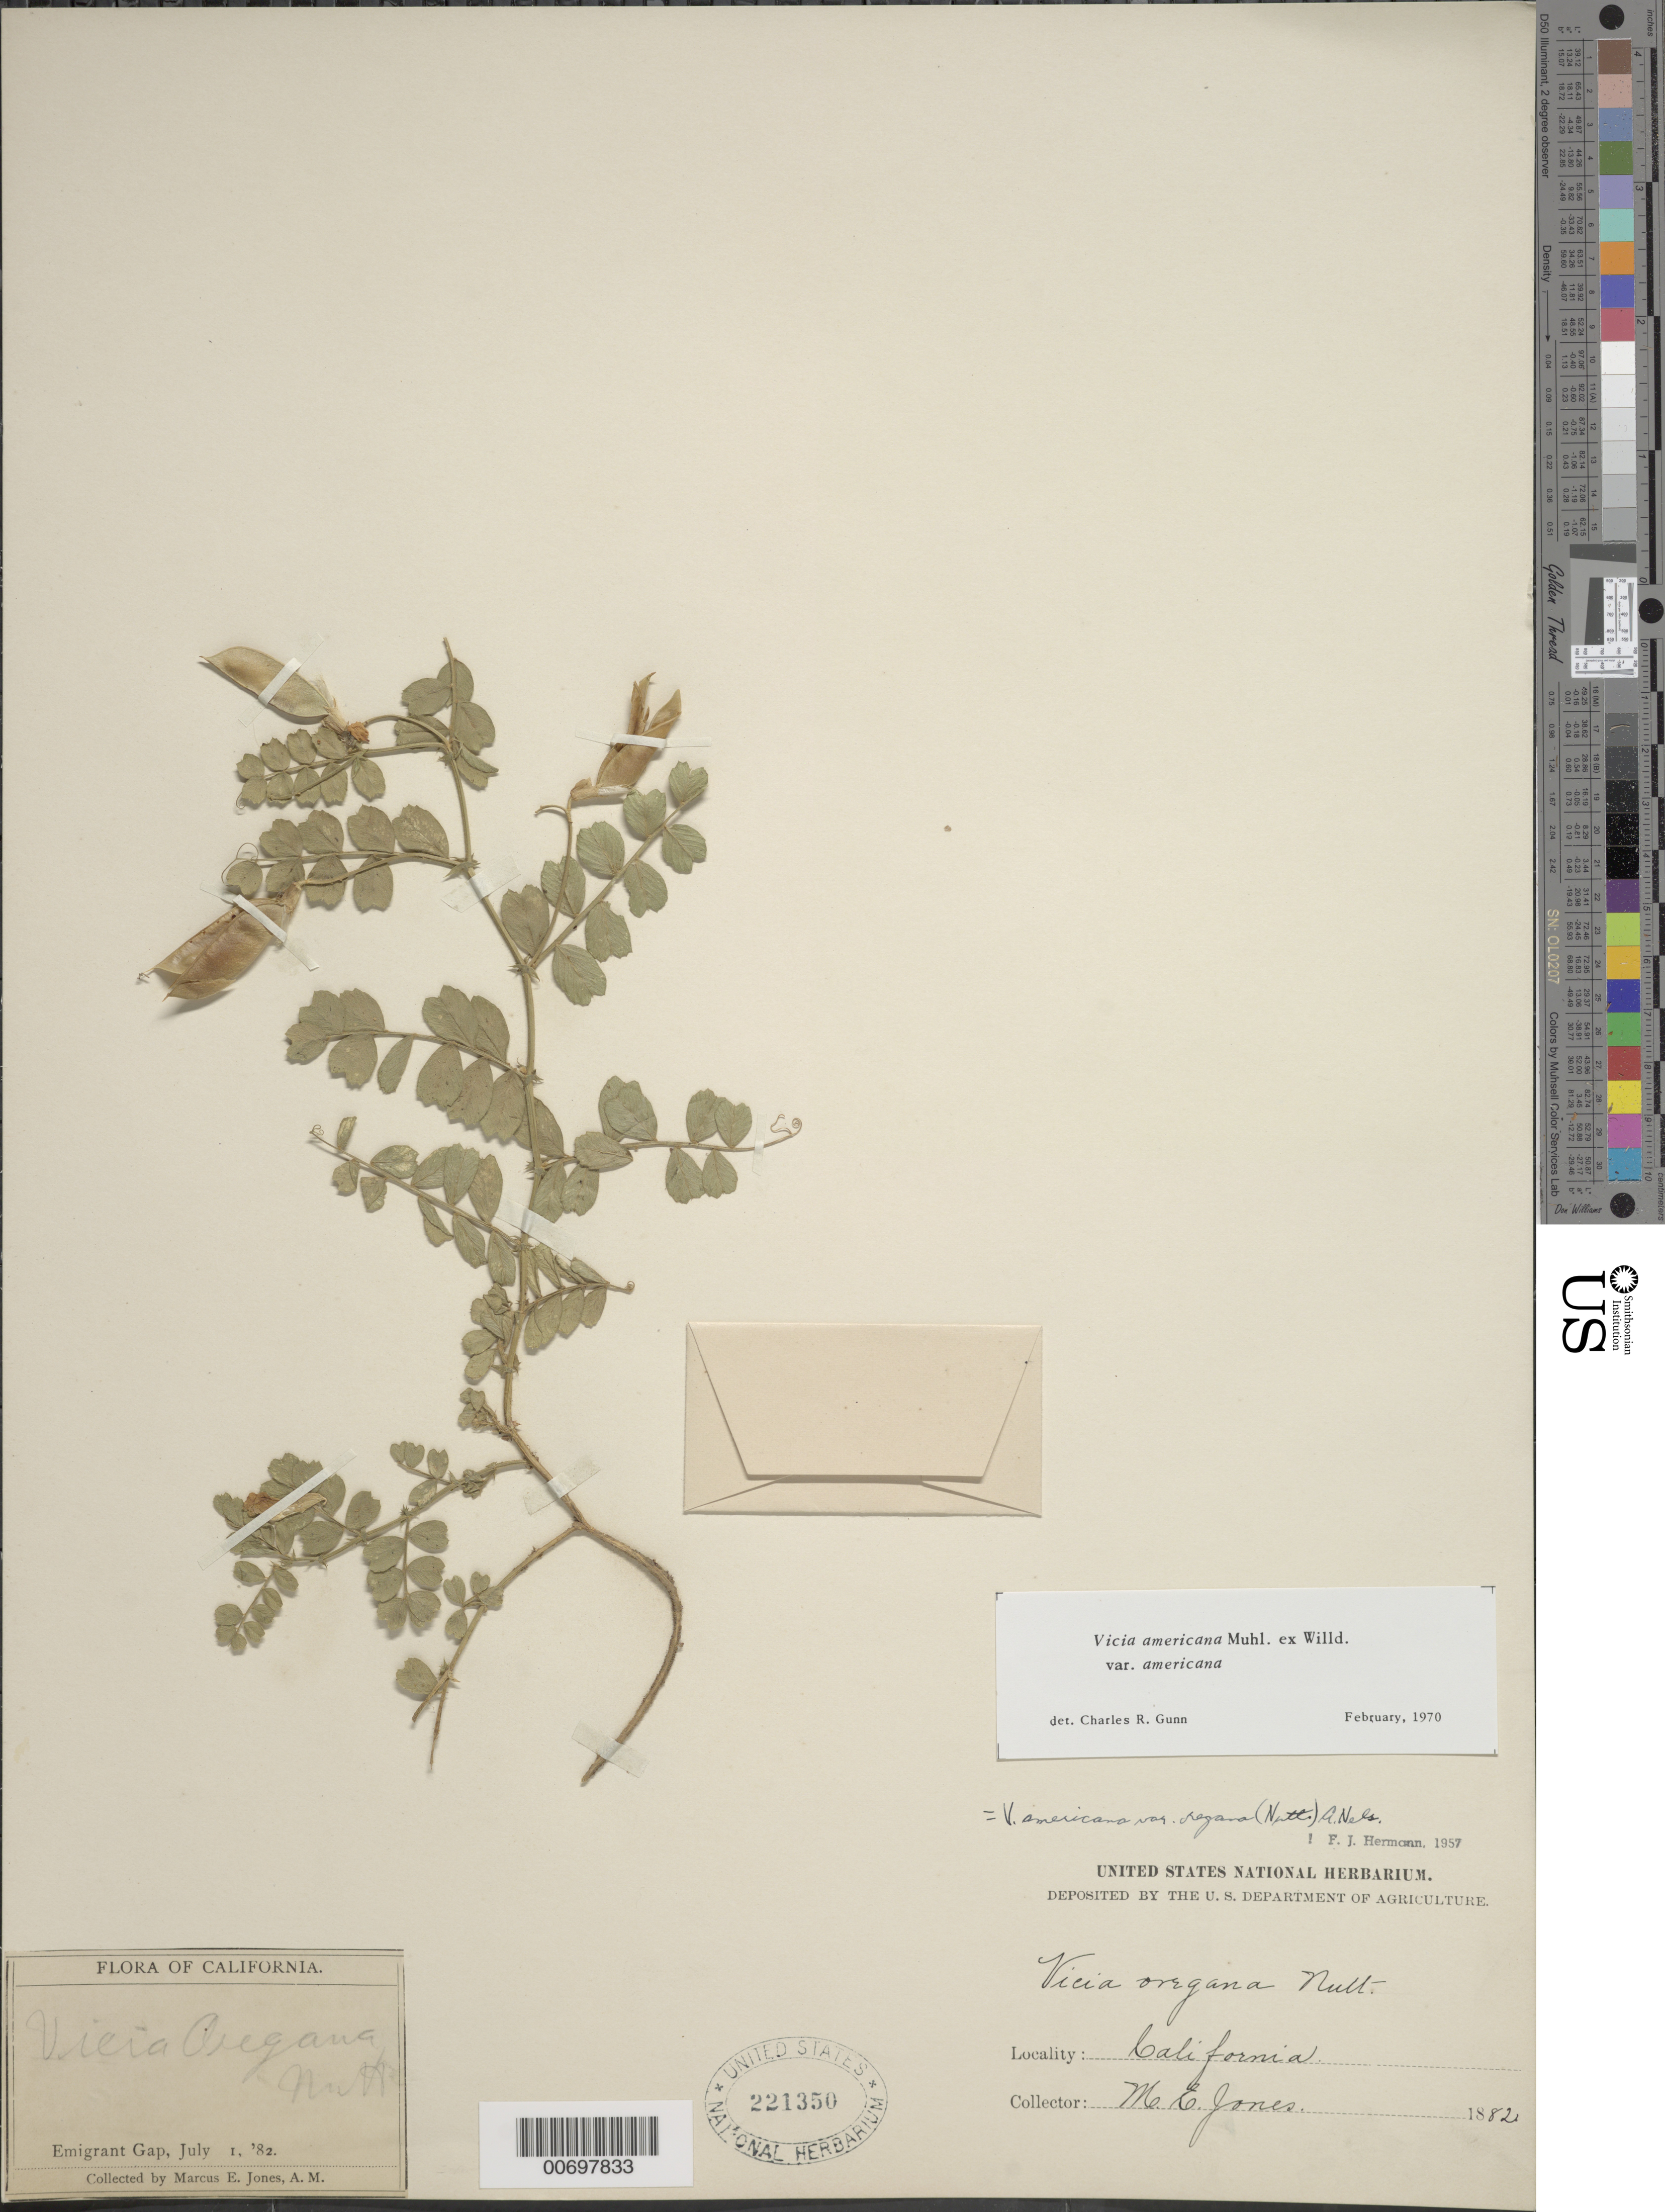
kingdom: Plantae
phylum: Tracheophyta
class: Magnoliopsida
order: Fabales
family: Fabaceae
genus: Vicia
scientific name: Vicia americana var. americana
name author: Muhl. ex Willd.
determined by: Gunn, C. R.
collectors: M. E. Jones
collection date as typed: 01 Jul 1882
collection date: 1882-07-01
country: United States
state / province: California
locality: Emigrant Gap.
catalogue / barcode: US 221350